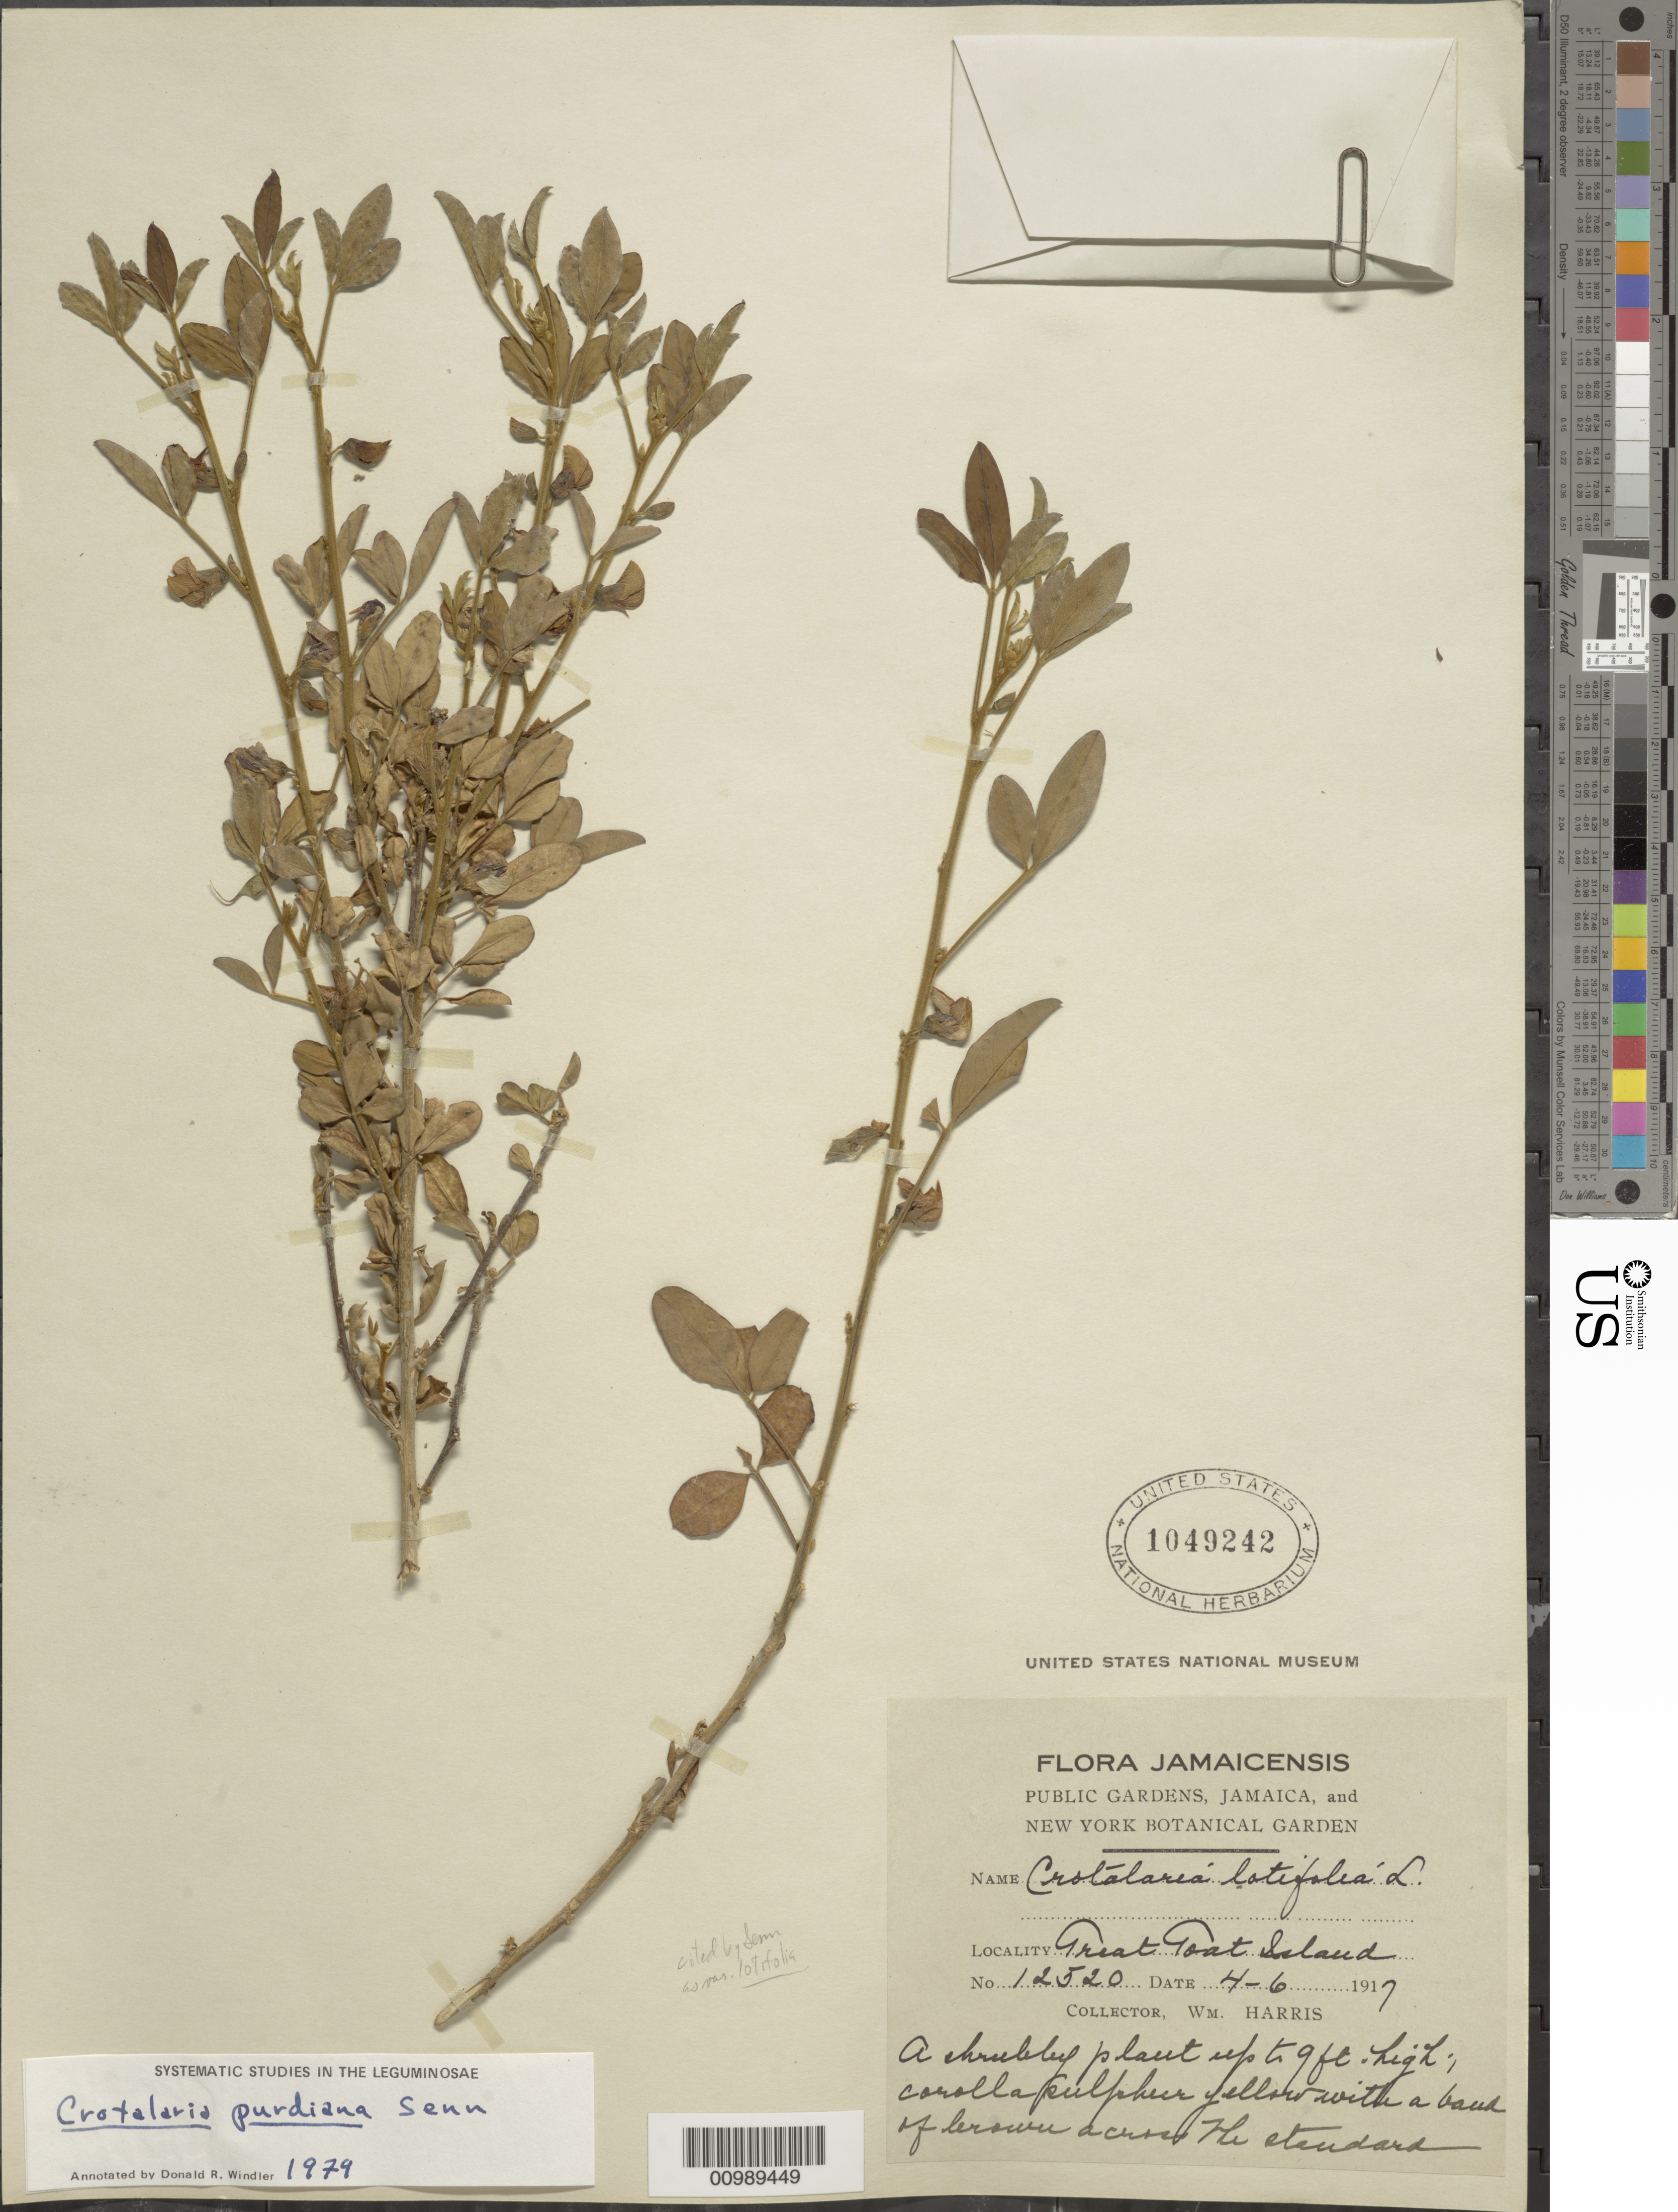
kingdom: Plantae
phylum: Tracheophyta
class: Magnoliopsida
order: Fabales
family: Fabaceae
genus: Crotalaria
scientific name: Crotalaria purdiana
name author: H. Senn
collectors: W. H. Harris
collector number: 12520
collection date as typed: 04 Jun 1917 or 06 Apr 1917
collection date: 1917-04-06 or 1917-06-04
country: Jamaica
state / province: Saint Catherine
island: Great Goat Island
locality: Great Goat Island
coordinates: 0 N, 0 E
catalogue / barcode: US 1049242